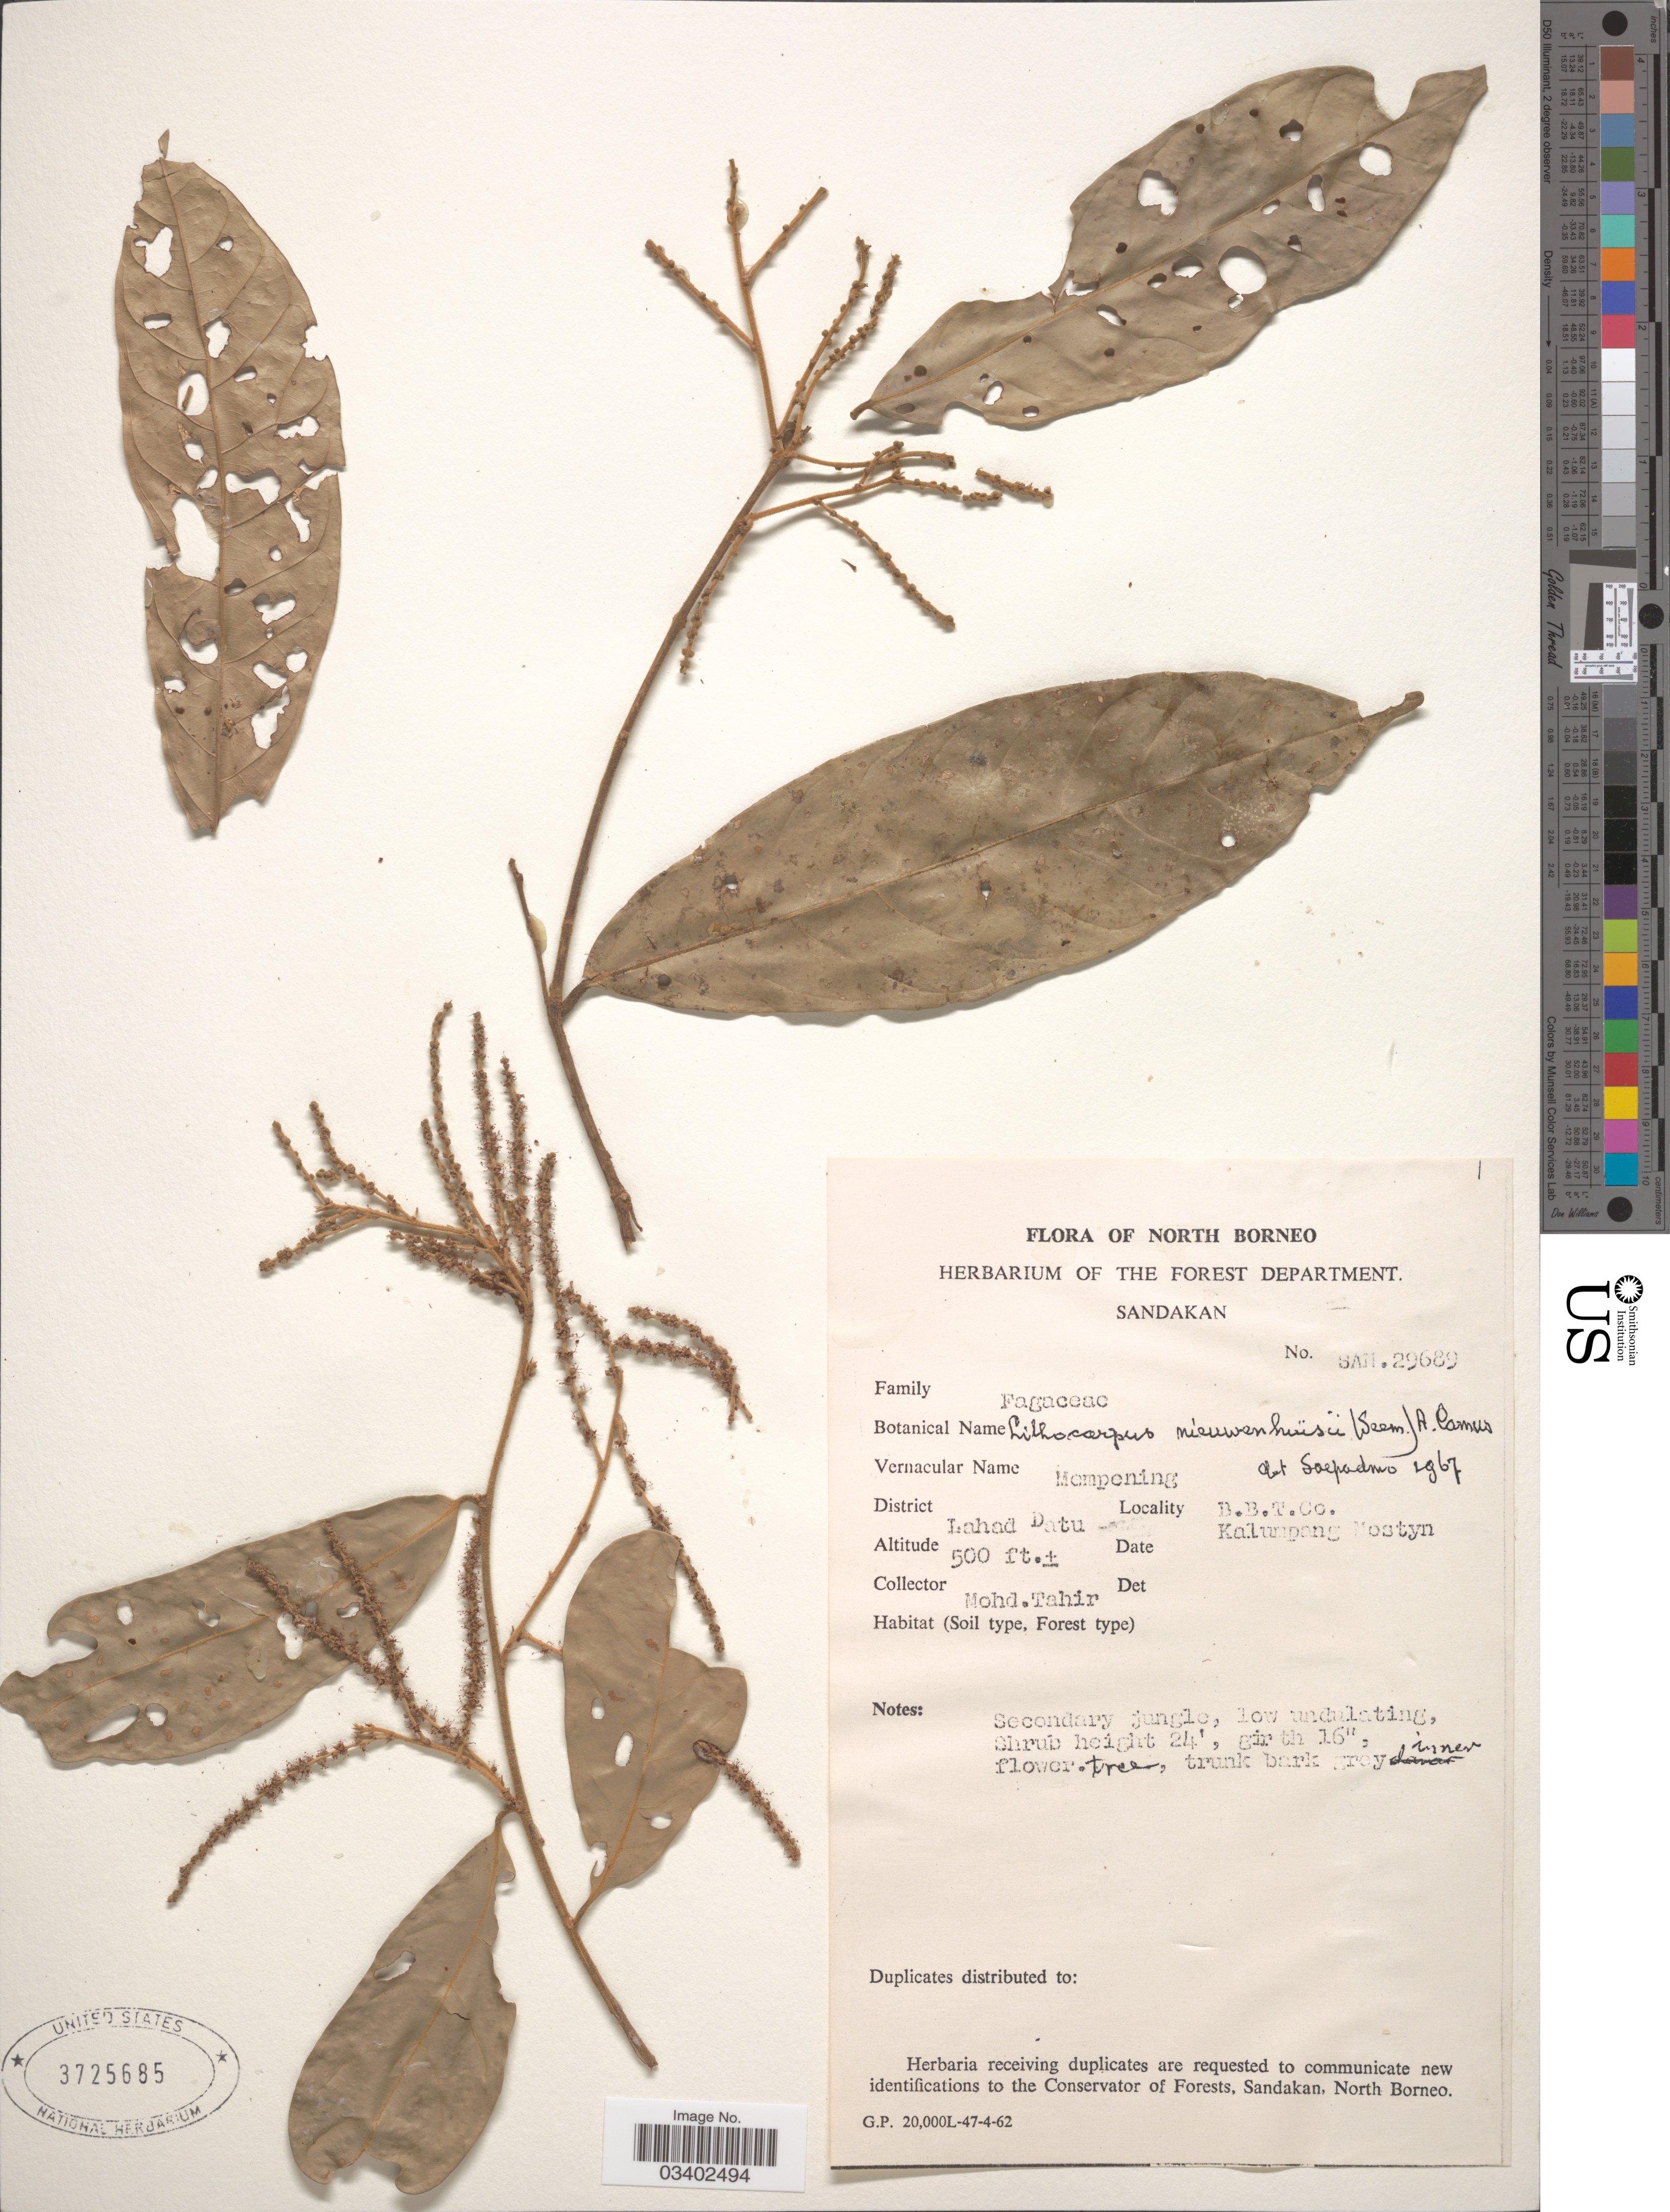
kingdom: Plantae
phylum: Tracheophyta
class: Magnoliopsida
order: Fagales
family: Fagaceae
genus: Lithocarpus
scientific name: Lithocarpus nieuwenhuisii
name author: (Seem.) A. Camus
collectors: M. Tahir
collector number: SAN.29689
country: Malaysia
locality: North Borneo. District Lahad Datu. B.B.T.Co. Kalumpang Mostyn.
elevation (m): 152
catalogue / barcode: US 3725685